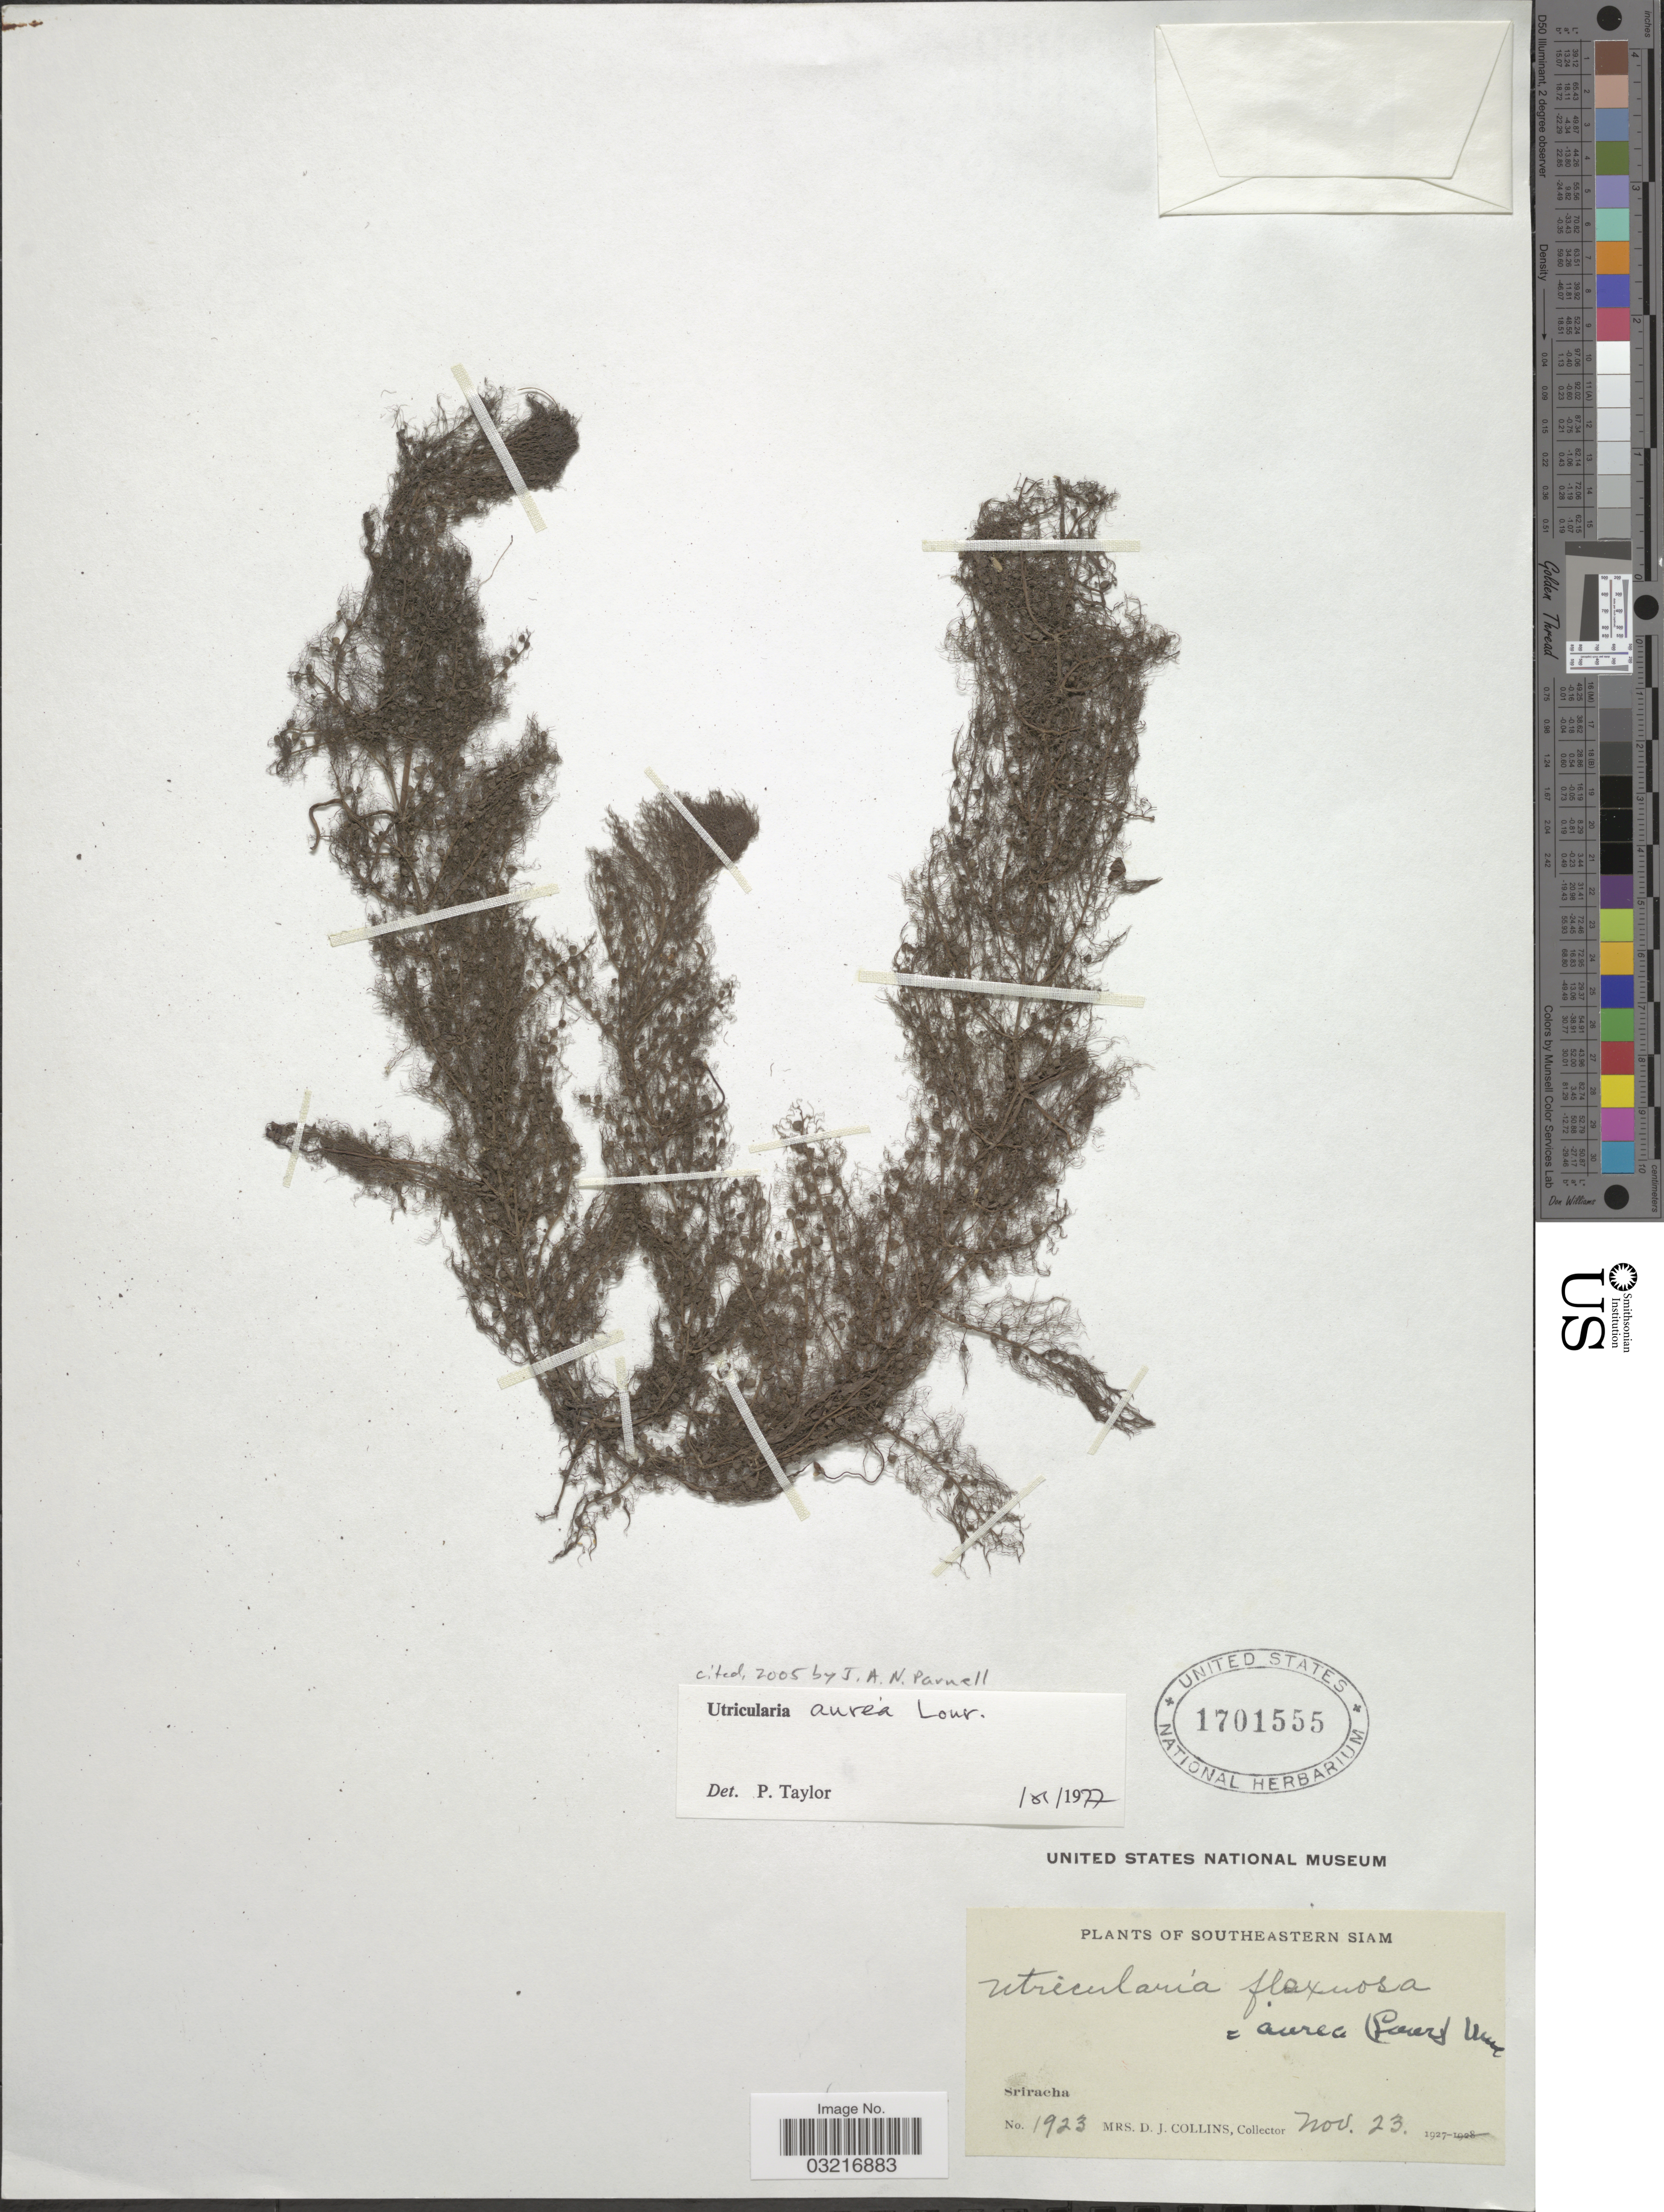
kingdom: Plantae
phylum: Tracheophyta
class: Magnoliopsida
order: Lamiales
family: Lentibulariaceae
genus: Utricularia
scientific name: Utricularia aurea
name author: Lour.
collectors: Mrs. D. J. Collins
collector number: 1923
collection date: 1927-11-23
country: Thailand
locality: Southeastern Siam, Sriracha.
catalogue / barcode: US 1701555